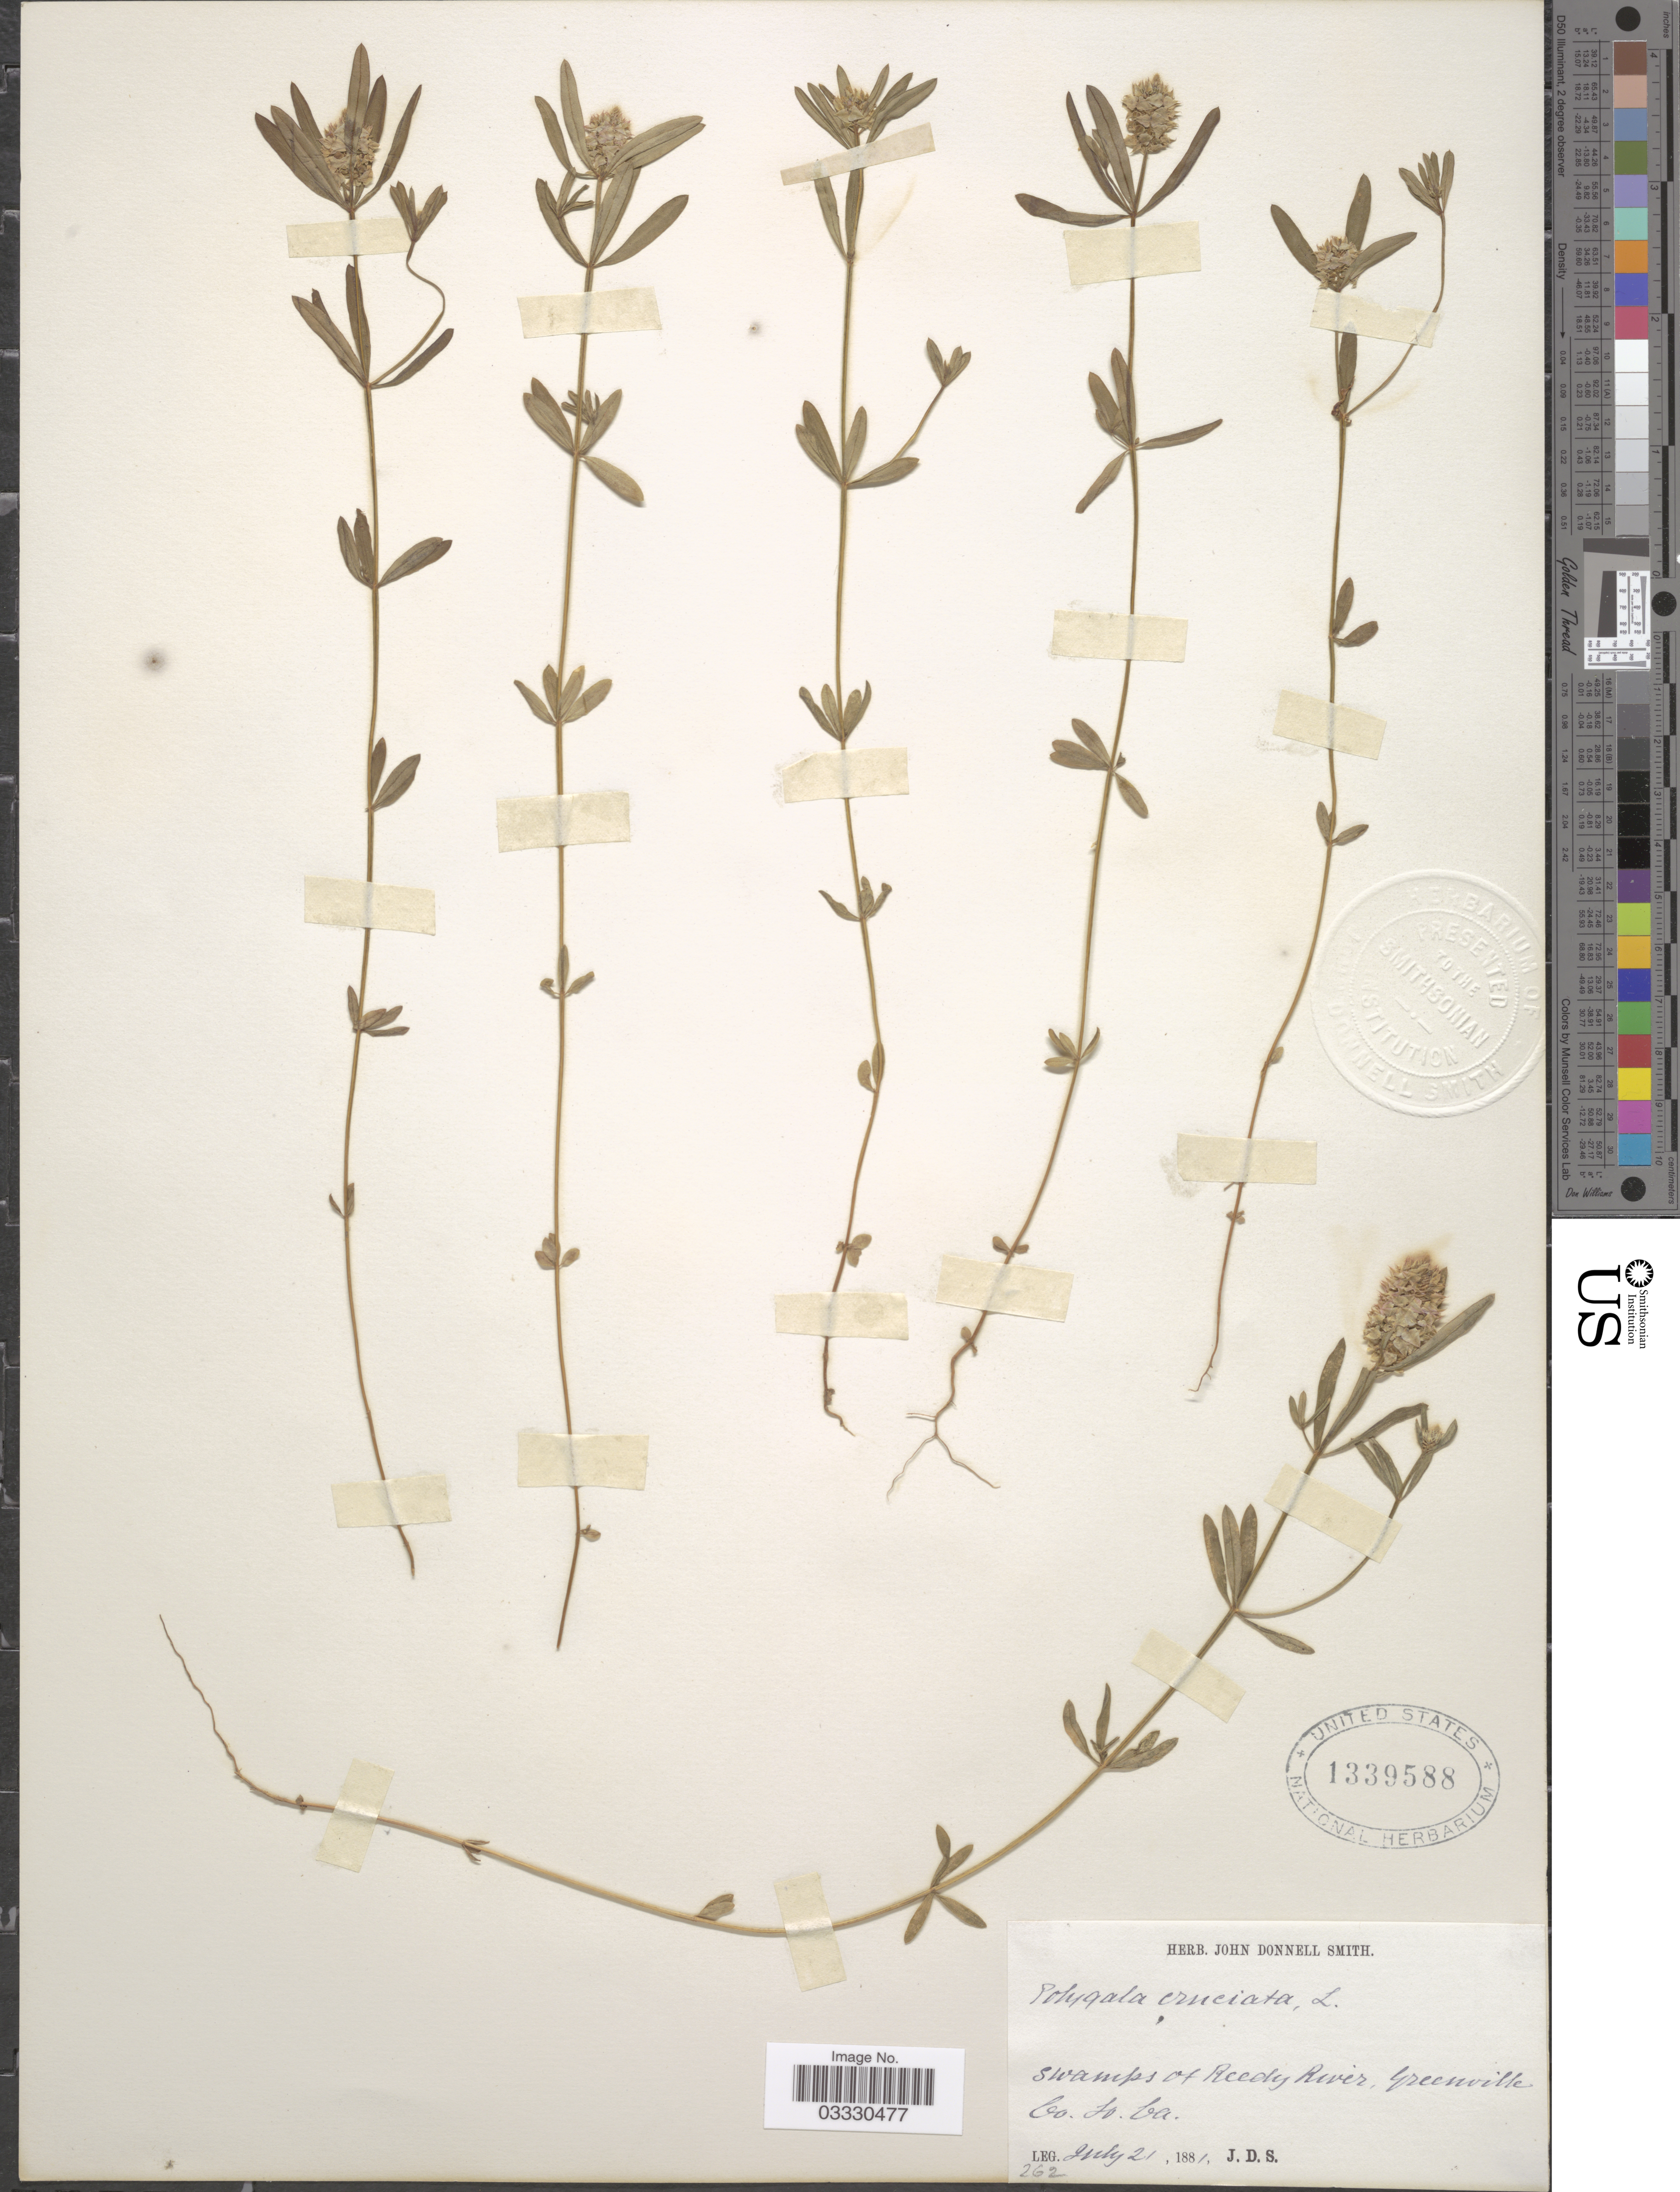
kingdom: Plantae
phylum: Tracheophyta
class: Magnoliopsida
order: Fabales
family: Polygalaceae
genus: Polygala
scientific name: Polygala cruciata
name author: L.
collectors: J. Donnell Smith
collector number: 262?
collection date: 1881-07-21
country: United States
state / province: South Carolina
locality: Swamps of Reedy River, Greenville Co.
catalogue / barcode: US 1339588